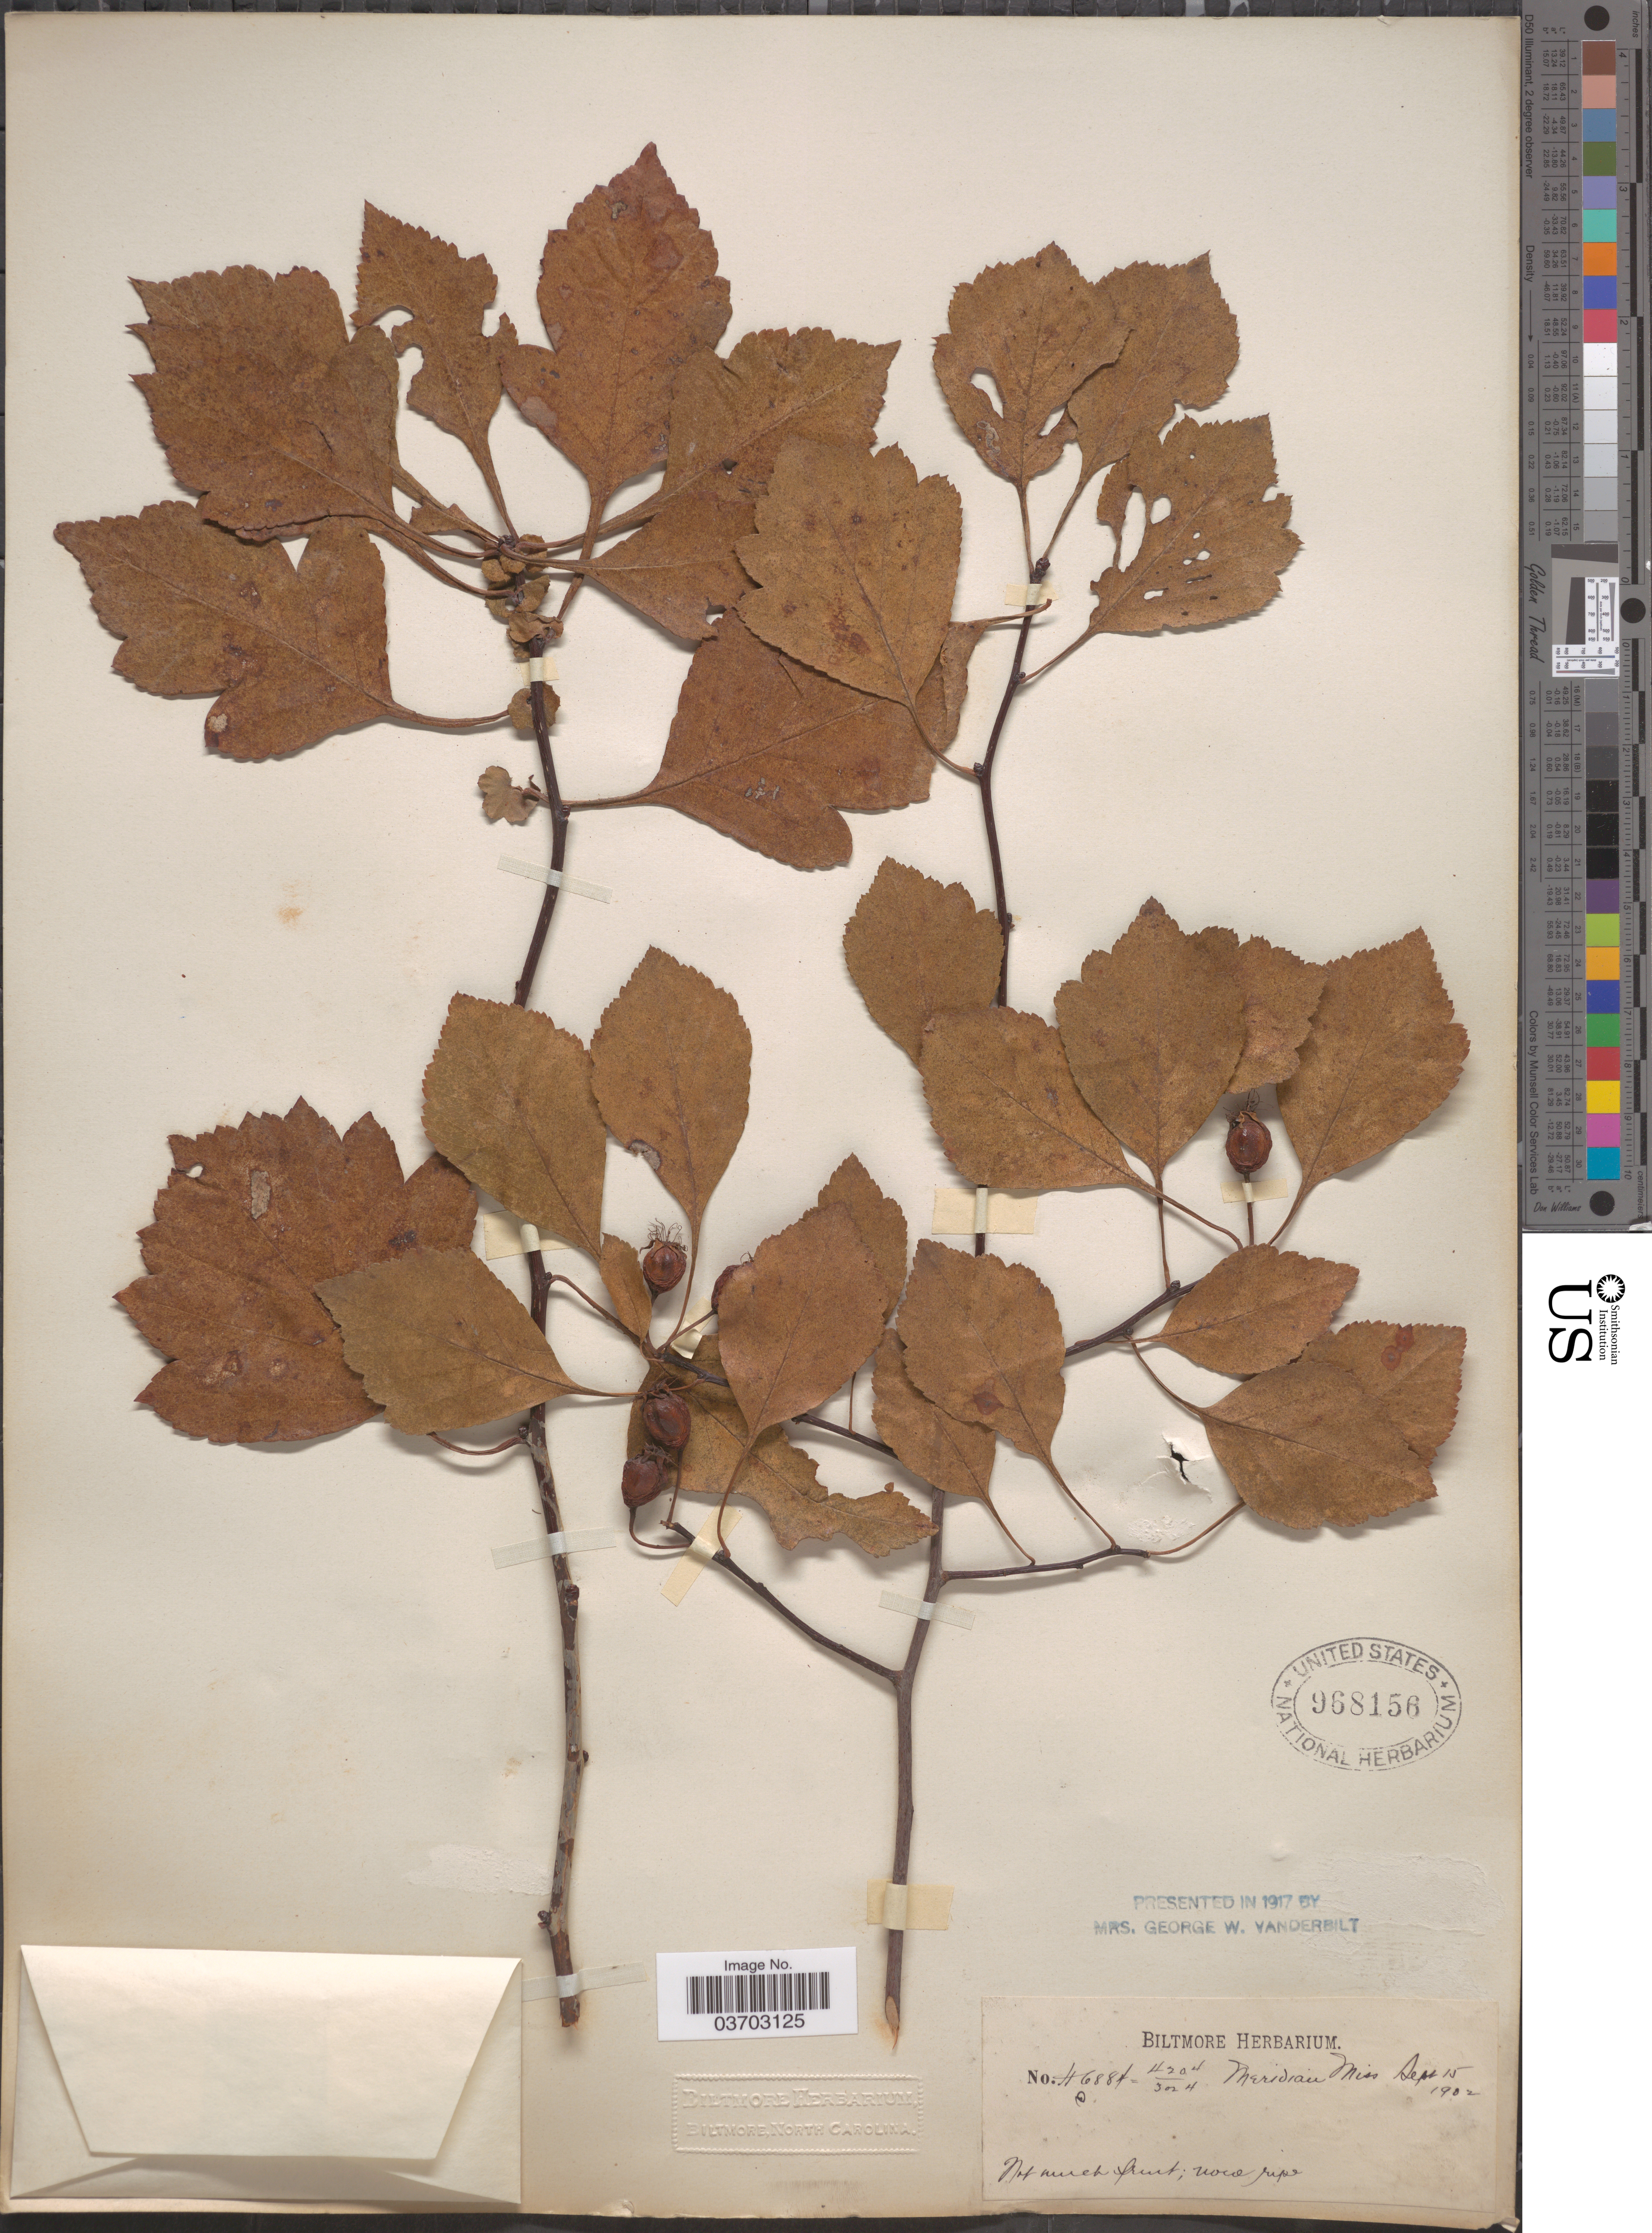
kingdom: Plantae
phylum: Tracheophyta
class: Magnoliopsida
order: Rosales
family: Rosaceae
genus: Crataegus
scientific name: Crataegus sp.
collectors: ex herb. Biltmore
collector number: H6884=4204/302H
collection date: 1902-09-15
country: United States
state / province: Mississippi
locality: Meridian.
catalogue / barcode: US 968156